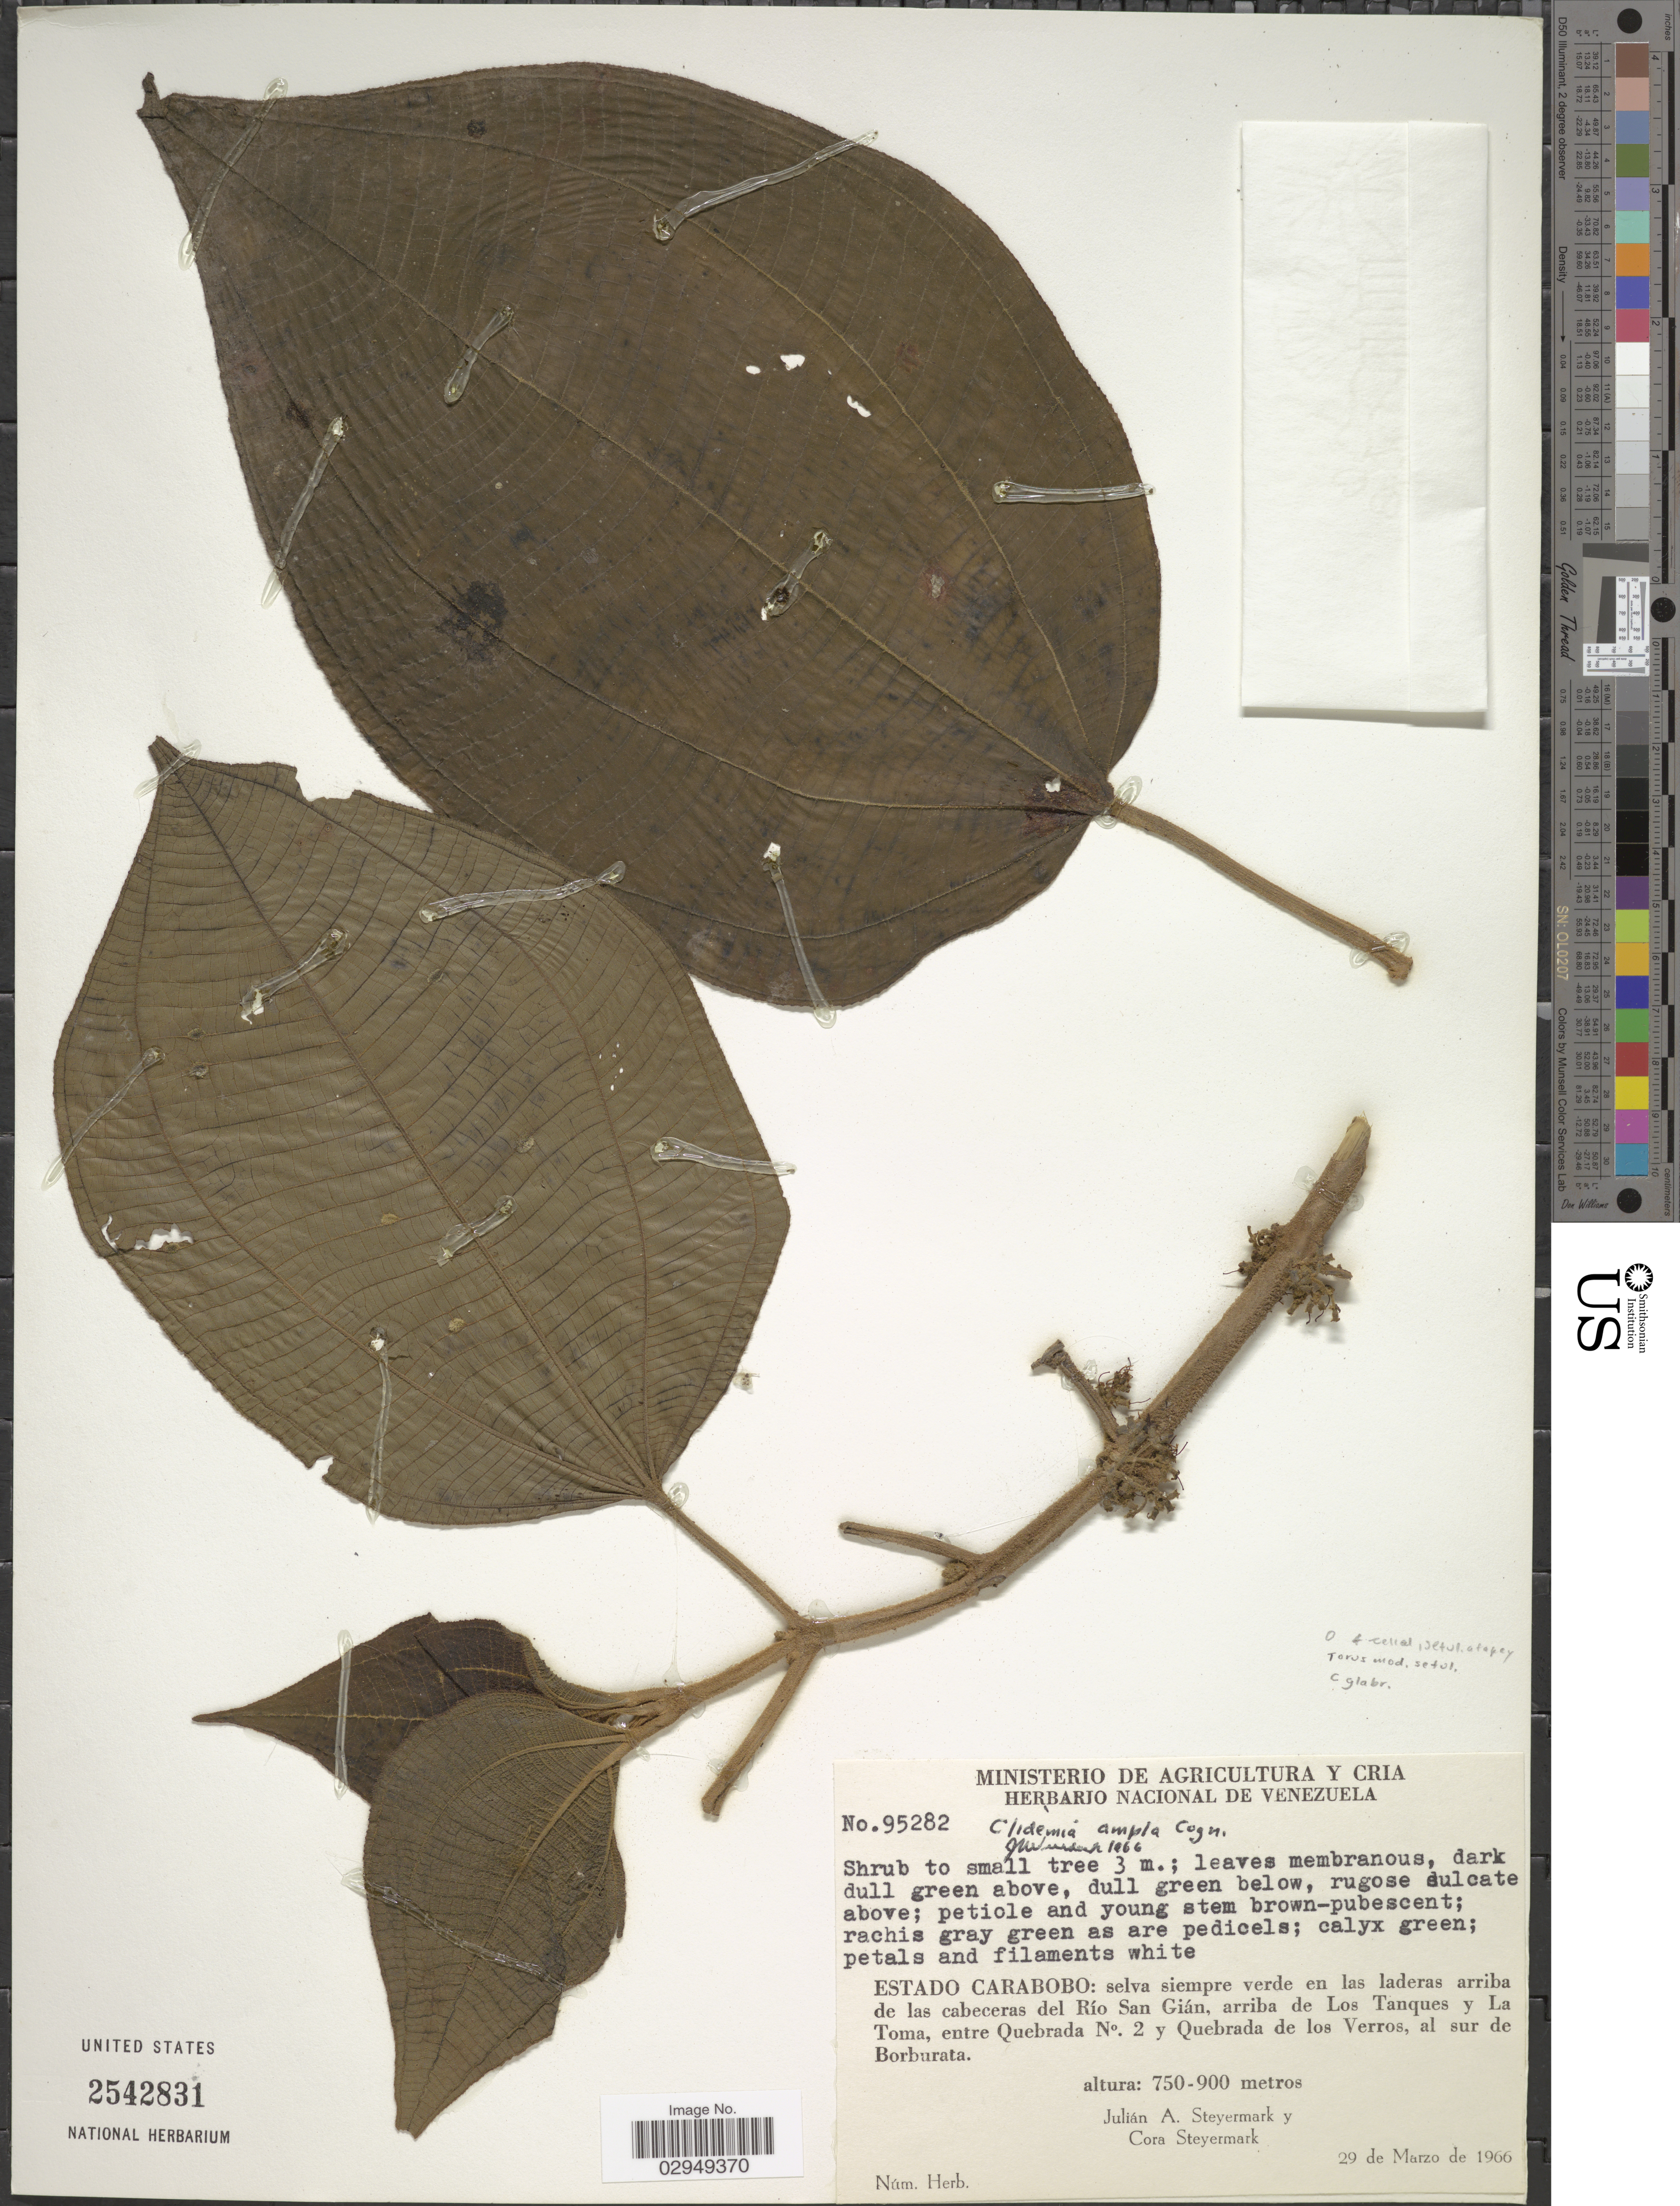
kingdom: Plantae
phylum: Tracheophyta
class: Magnoliopsida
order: Myrtales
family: Melastomataceae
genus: Clidemia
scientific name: Clidemia grandifolia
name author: Cogn.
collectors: J. Steyermark & C. Steyermark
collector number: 95282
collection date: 1966-03-29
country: Venezuela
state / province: Carabobo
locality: Estado Carabobo: selva siempre verde en las laderas arriba de las cabeceras del Río San Gián, arriba de Los Tanques y La Toma, entre Quebrada N°.2 y Quebrada de los Verros, al sur de Boburata.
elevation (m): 750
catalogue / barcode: US 2542831